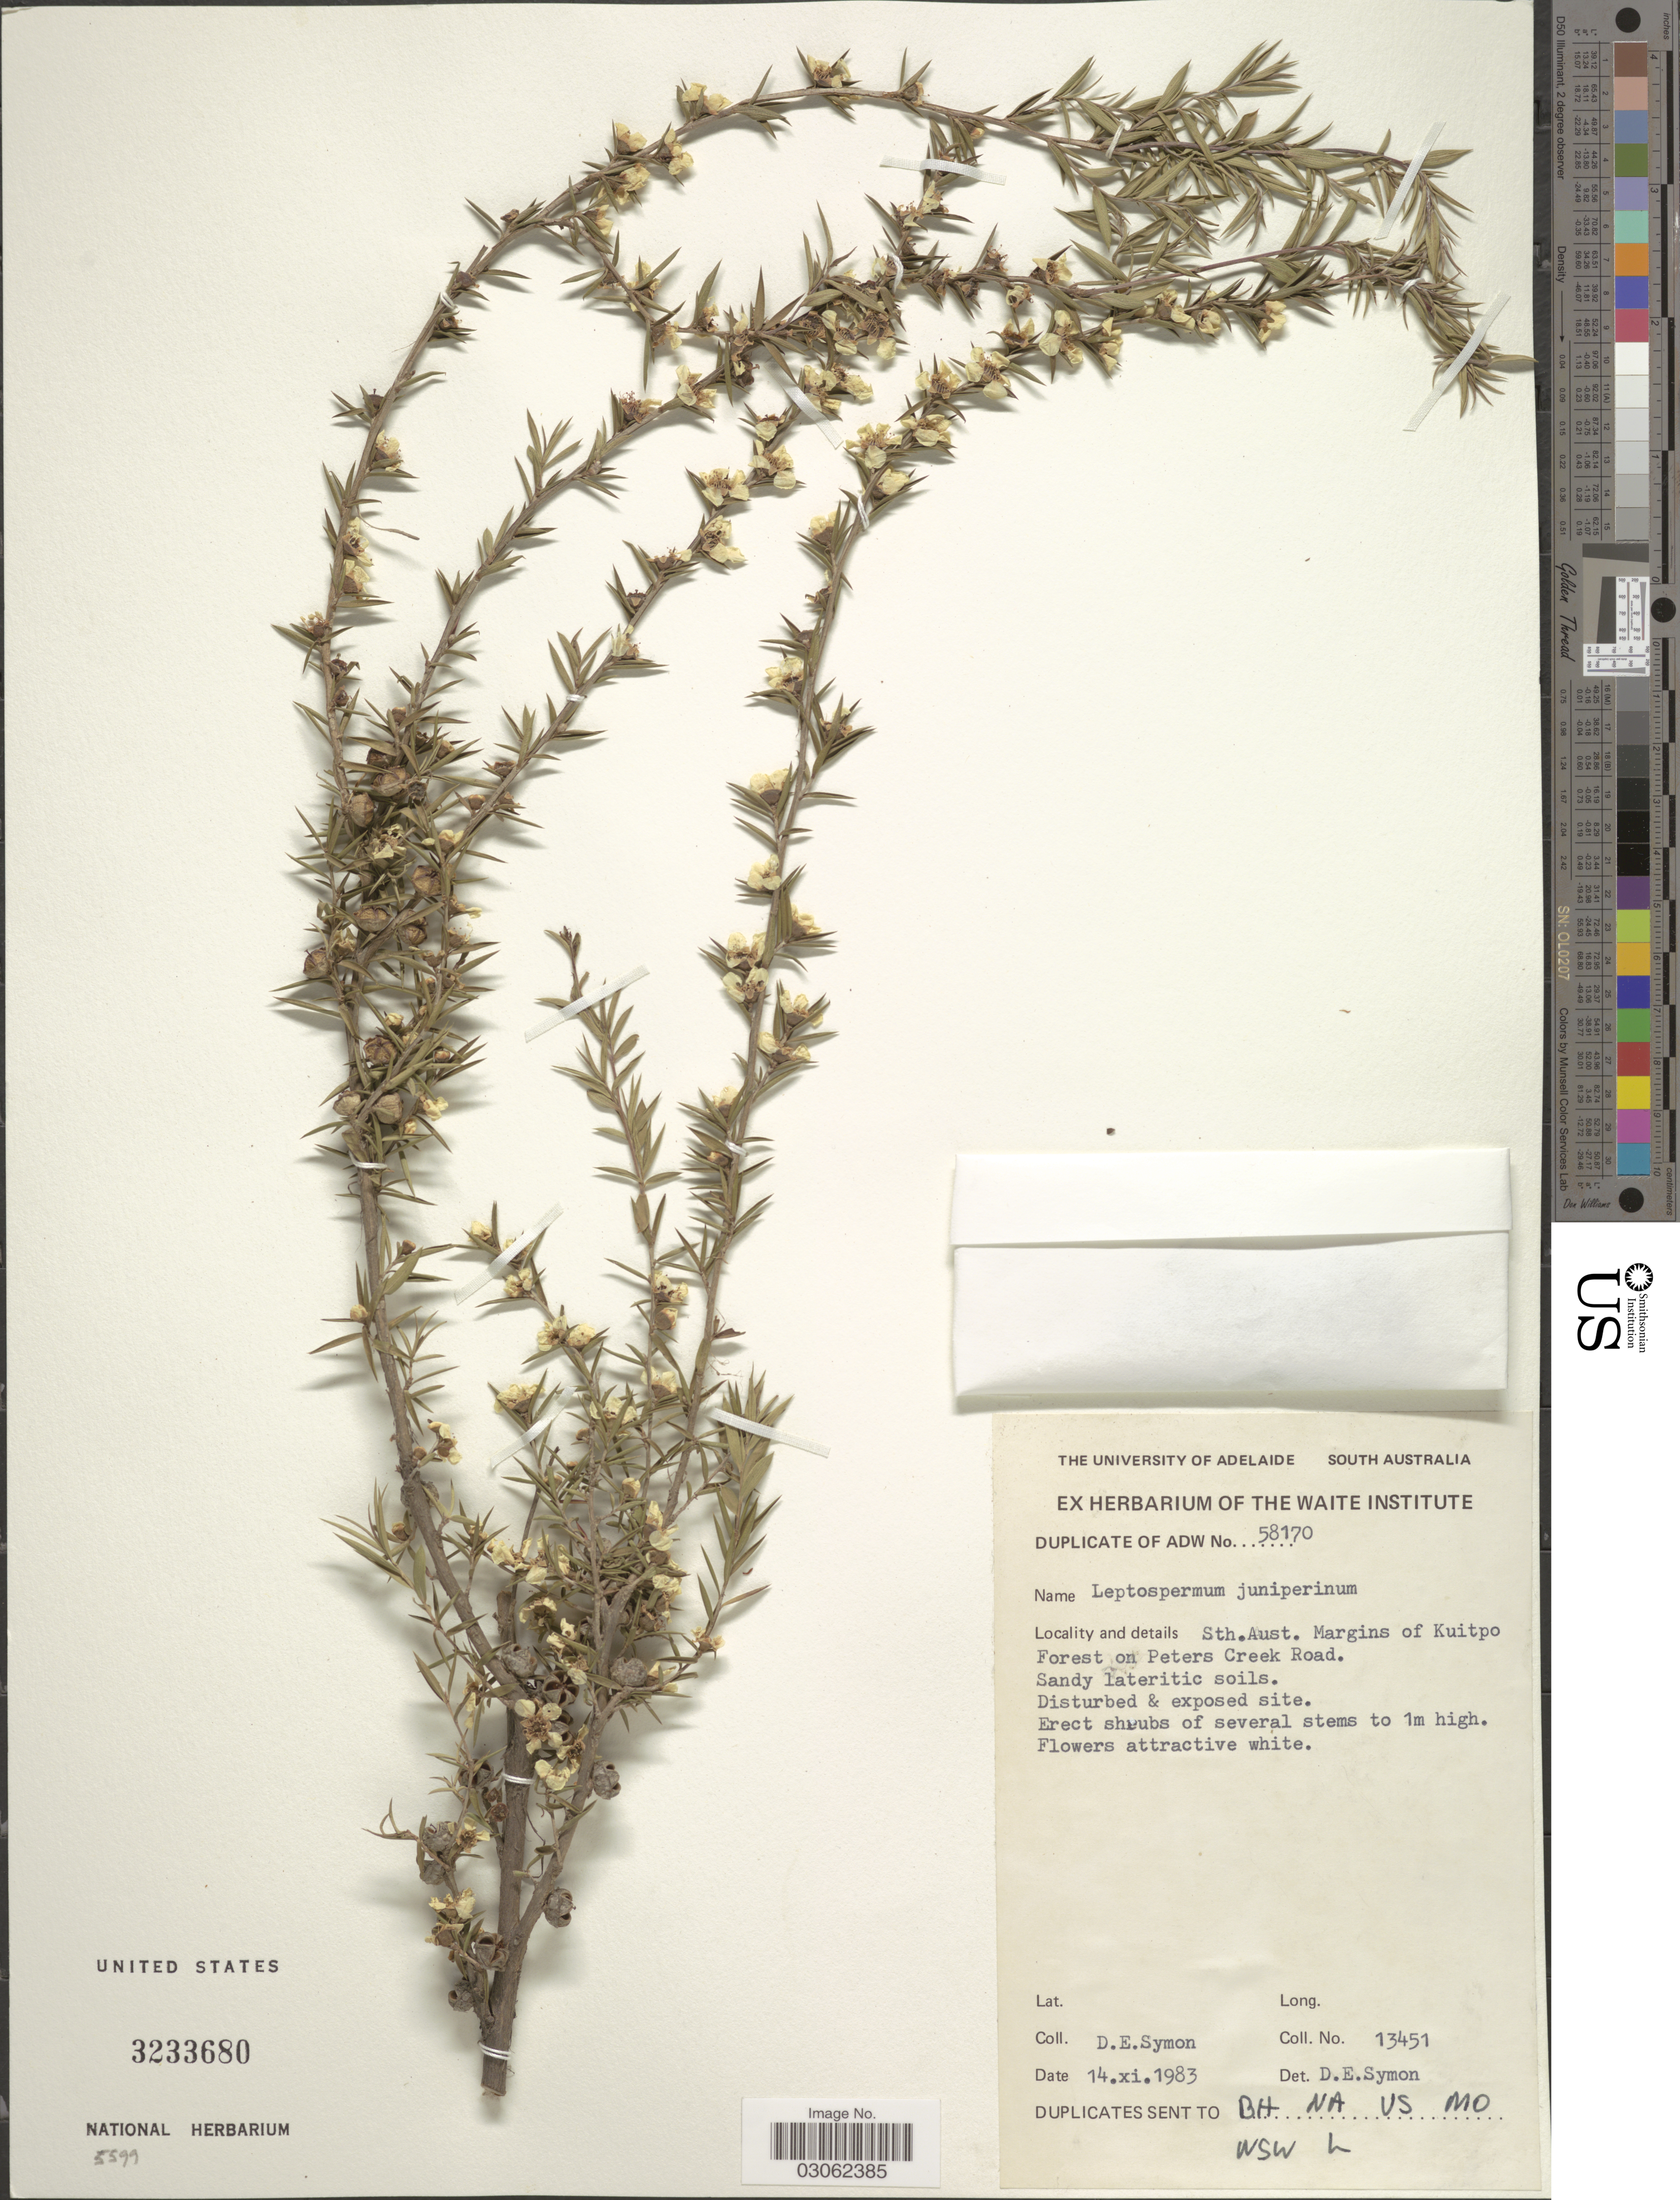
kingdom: Plantae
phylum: Tracheophyta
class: Magnoliopsida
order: Myrtales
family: Myrtaceae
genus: Leptospermum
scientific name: Leptospermum juniperinum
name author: Sm.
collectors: D. Symon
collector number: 13451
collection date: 1983-11-14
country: Australia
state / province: South Australia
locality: Sth. Aust. Margins of Kuitpo Forest on Peters Creek Road.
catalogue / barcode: US 3233680